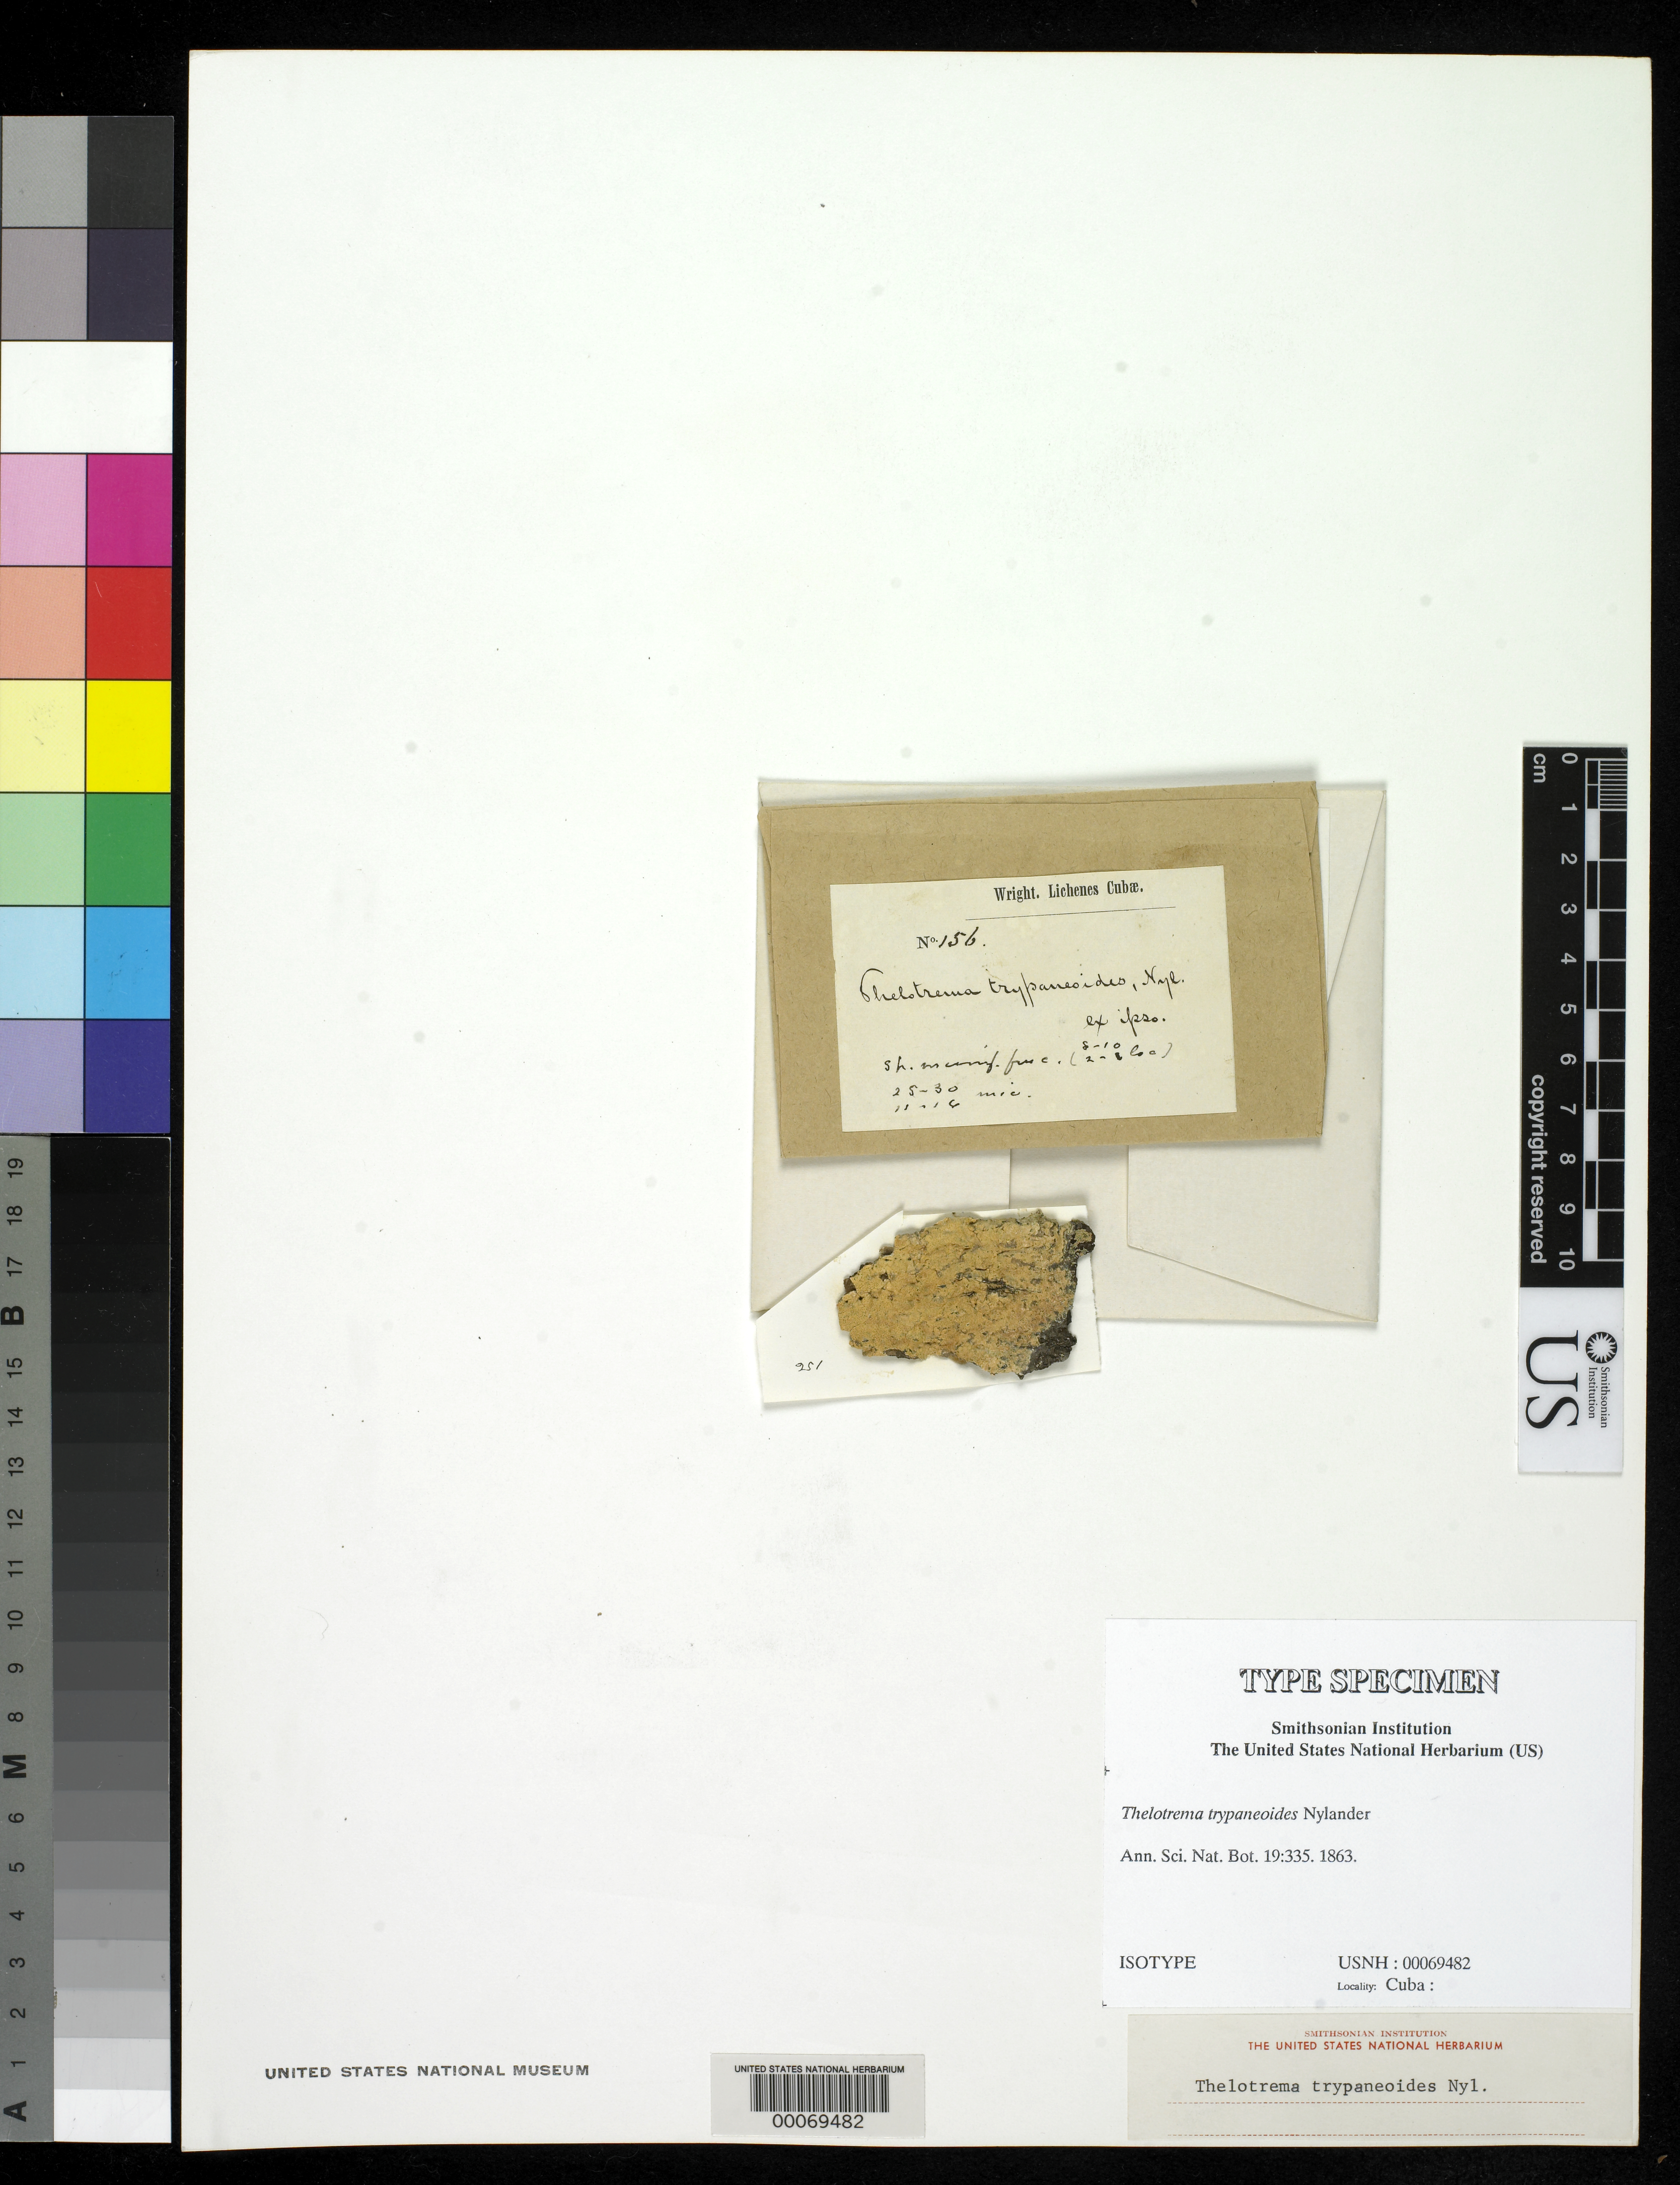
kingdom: Fungi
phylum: Ascomycota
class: Lecanoromycetes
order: Ostropales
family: Graphidaceae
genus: Thelotrema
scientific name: Thelotrema trypaneoides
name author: Nyl.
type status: Isotype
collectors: C. Wright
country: Cuba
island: Greater Antilles